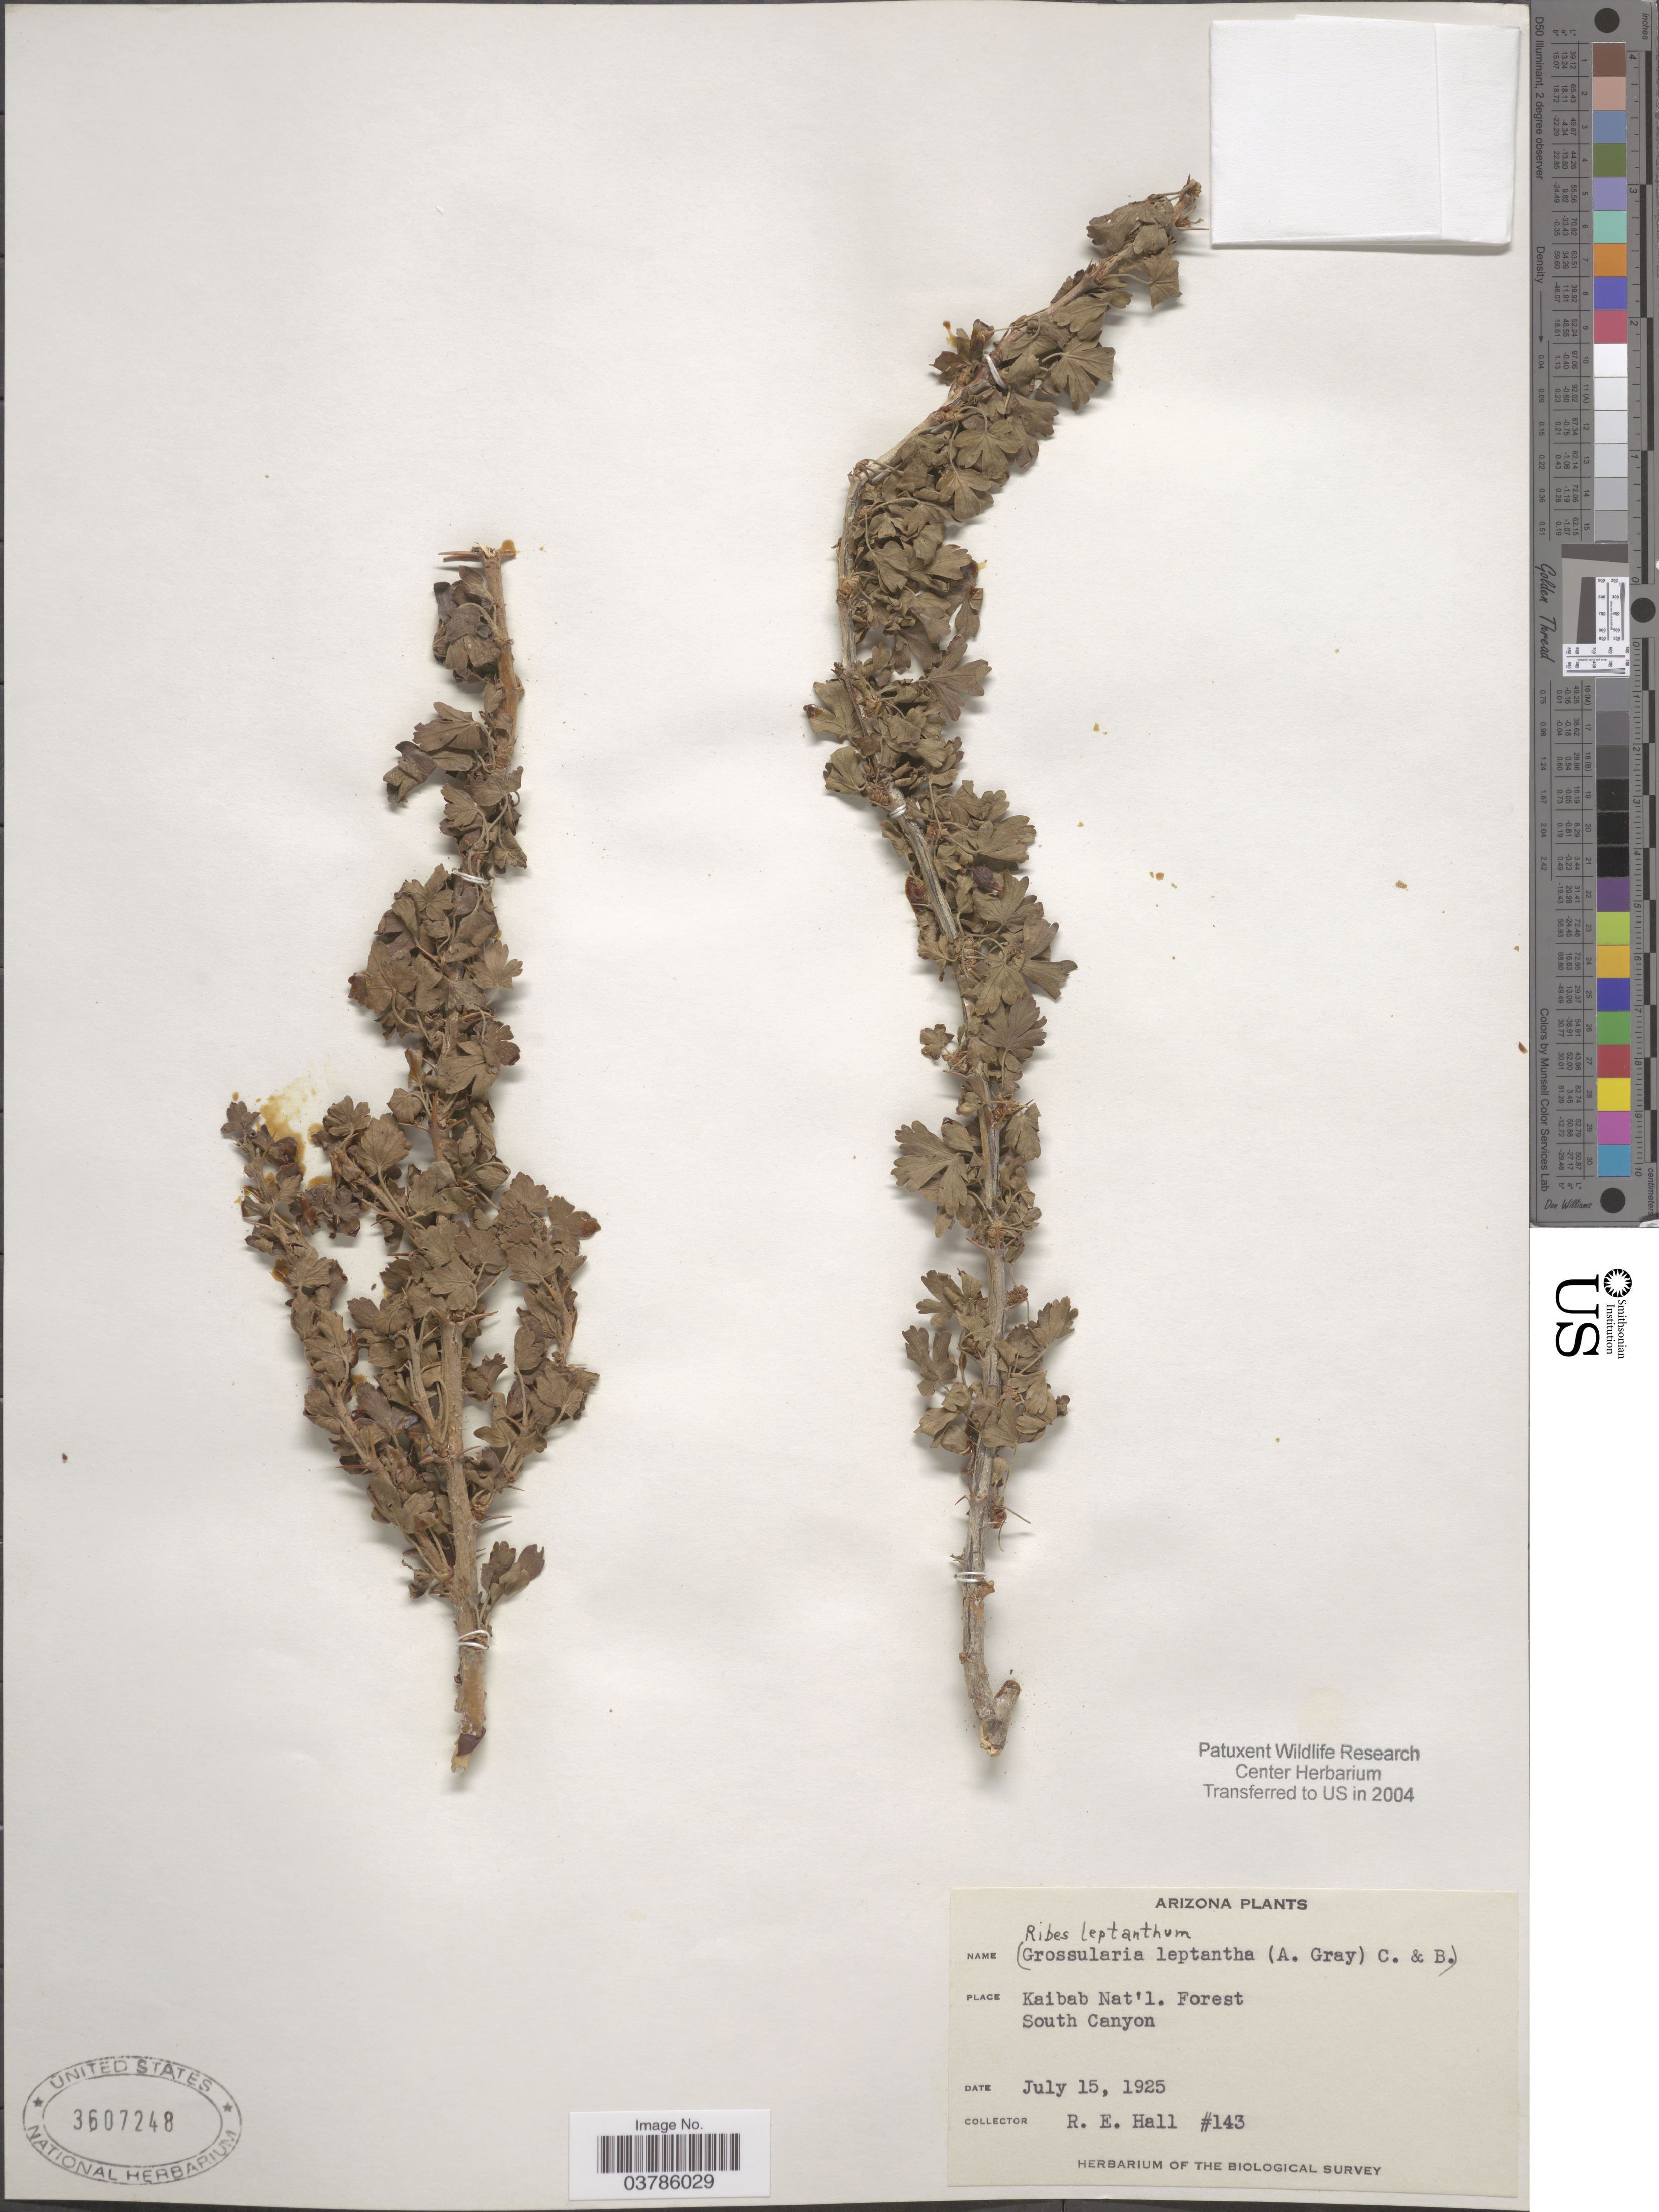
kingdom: Plantae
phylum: Tracheophyta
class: Magnoliopsida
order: Saxifragales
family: Grossulariaceae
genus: Ribes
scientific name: Ribes leptanthum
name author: A. Gray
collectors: R. Hall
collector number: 143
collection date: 1925-07-15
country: United States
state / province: Arizona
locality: Kaibab Nat'l. Forest. South Canyon.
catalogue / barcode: US 3607248